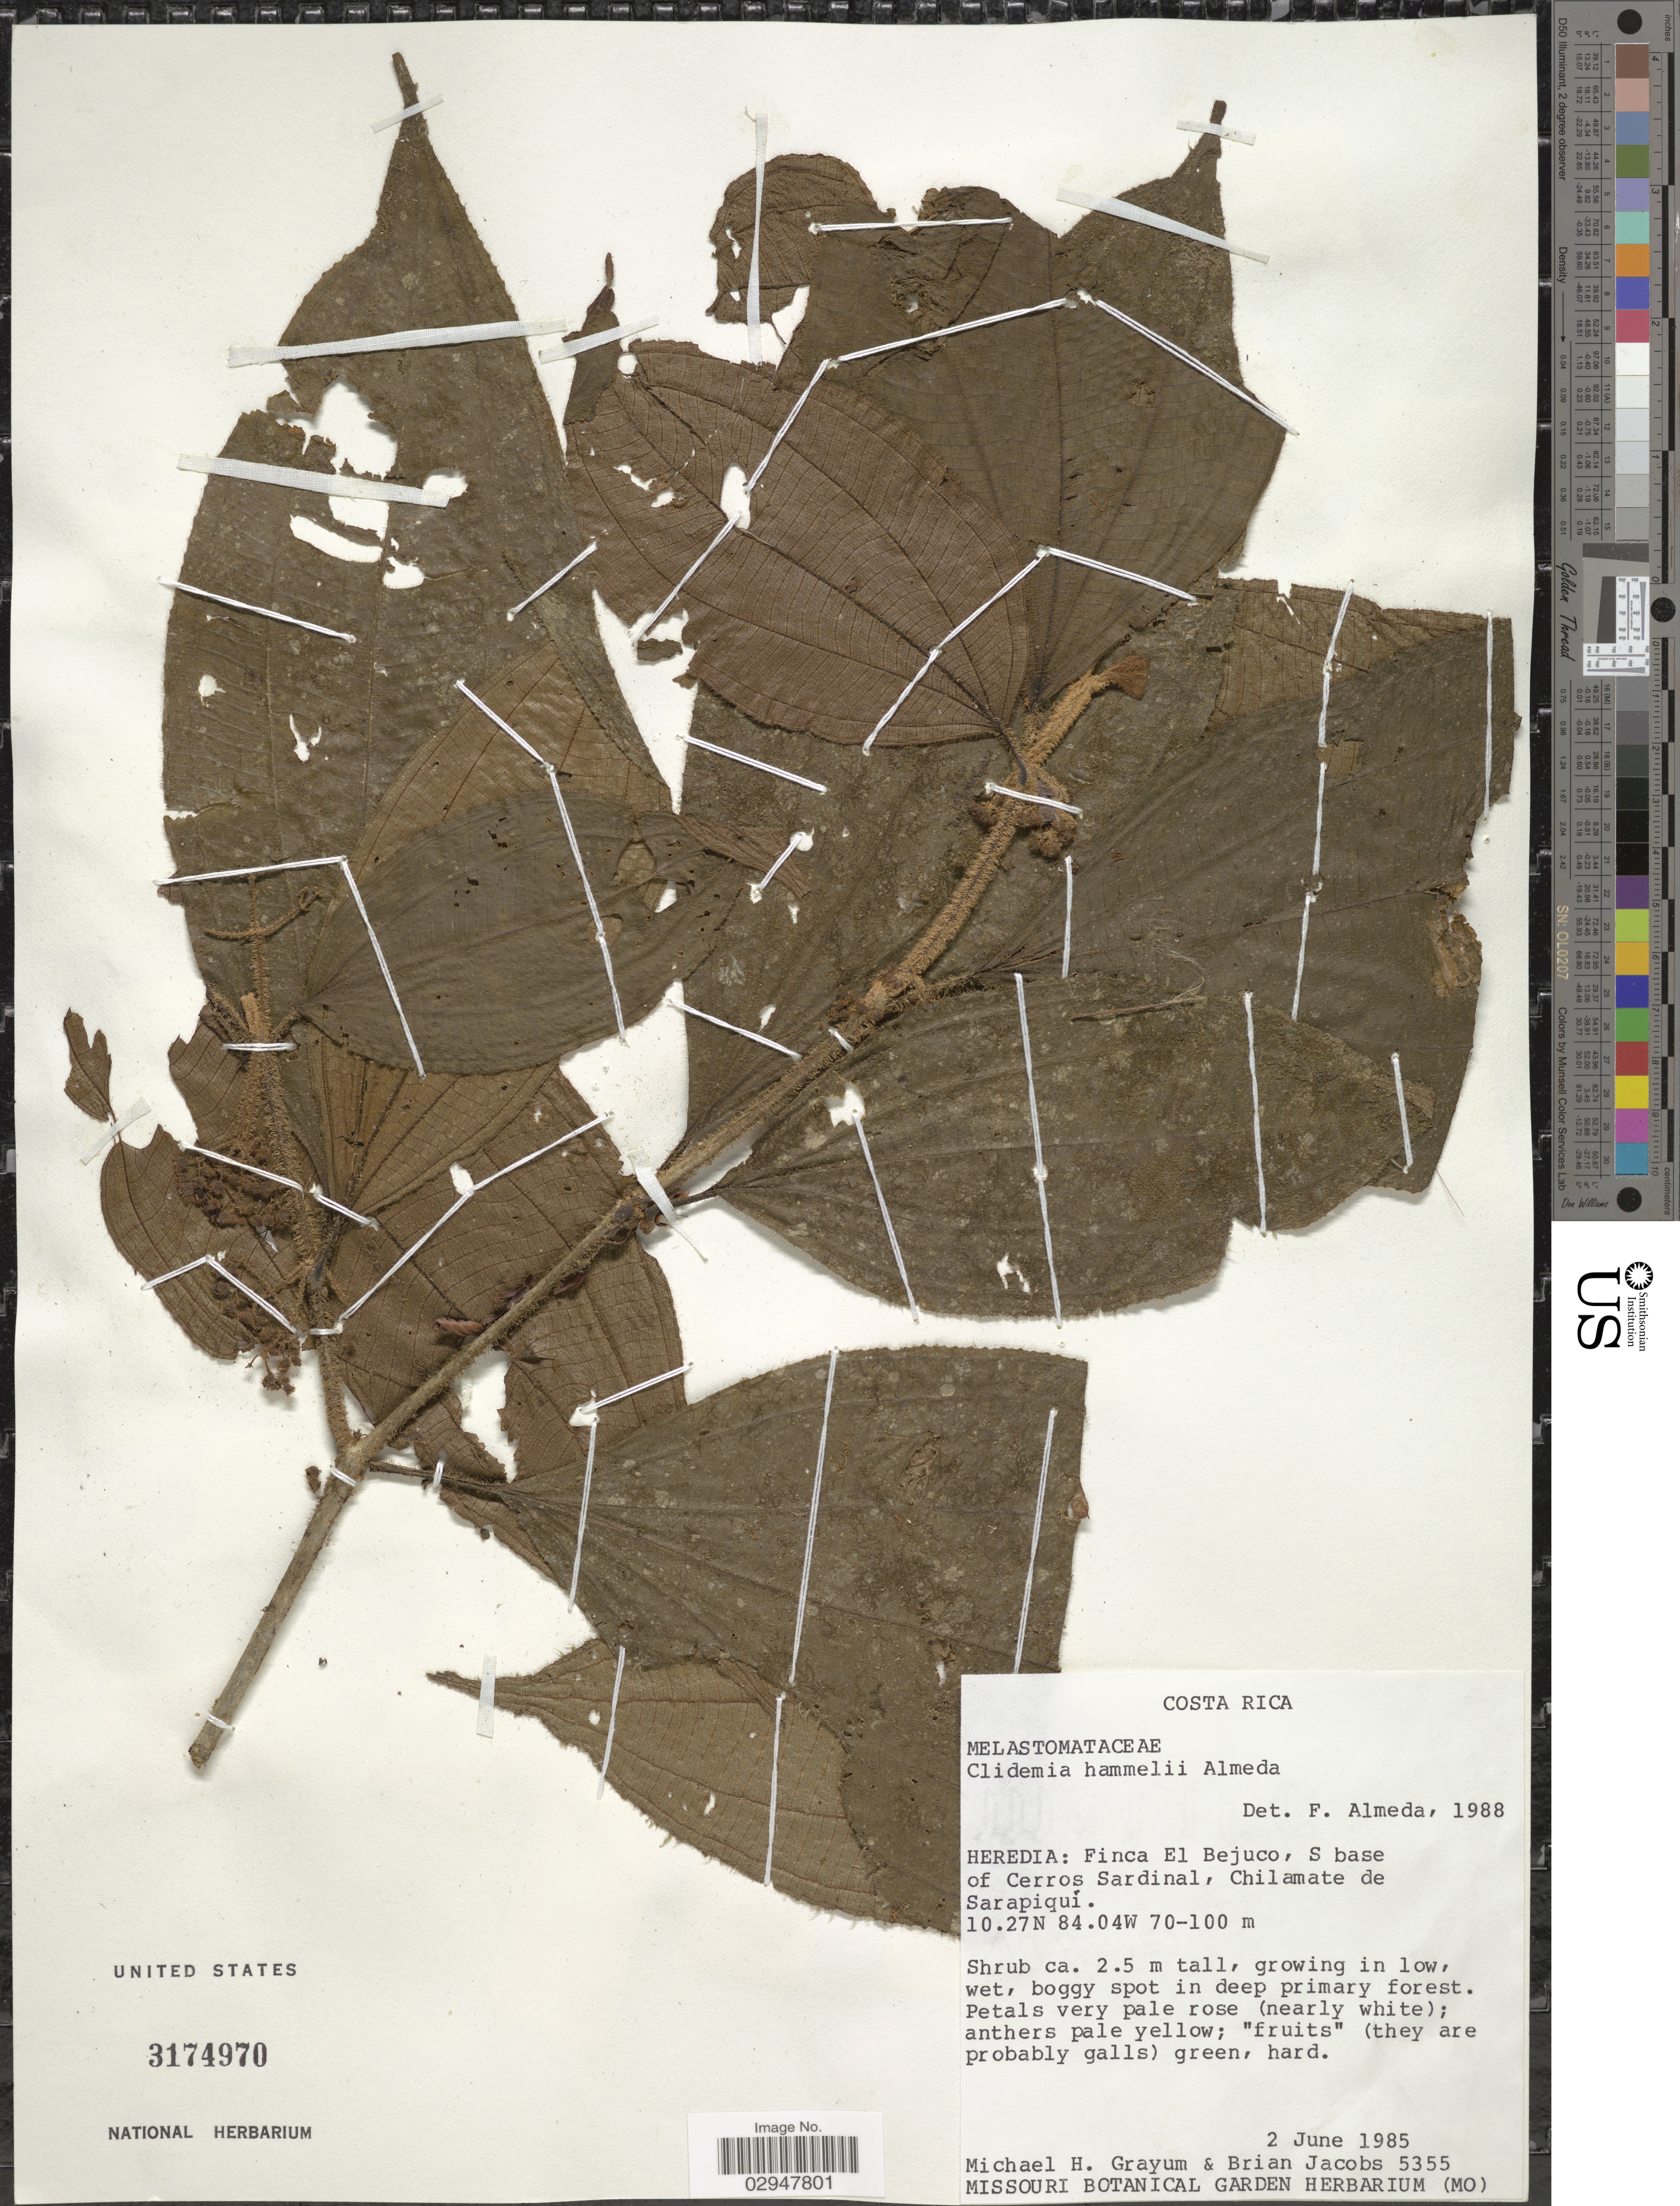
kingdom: Plantae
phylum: Tracheophyta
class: Magnoliopsida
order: Myrtales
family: Melastomataceae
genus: Clidemia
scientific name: Clidemia hammelii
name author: Almeda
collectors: M. H. Grayum & B. Jacobs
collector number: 5355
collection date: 1985-06-02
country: Costa Rica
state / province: Heredia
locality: Finca El Bejuco, S base of Cerros Sardinal, Chilamate de Sarapiquí.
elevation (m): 70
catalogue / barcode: US 3174970